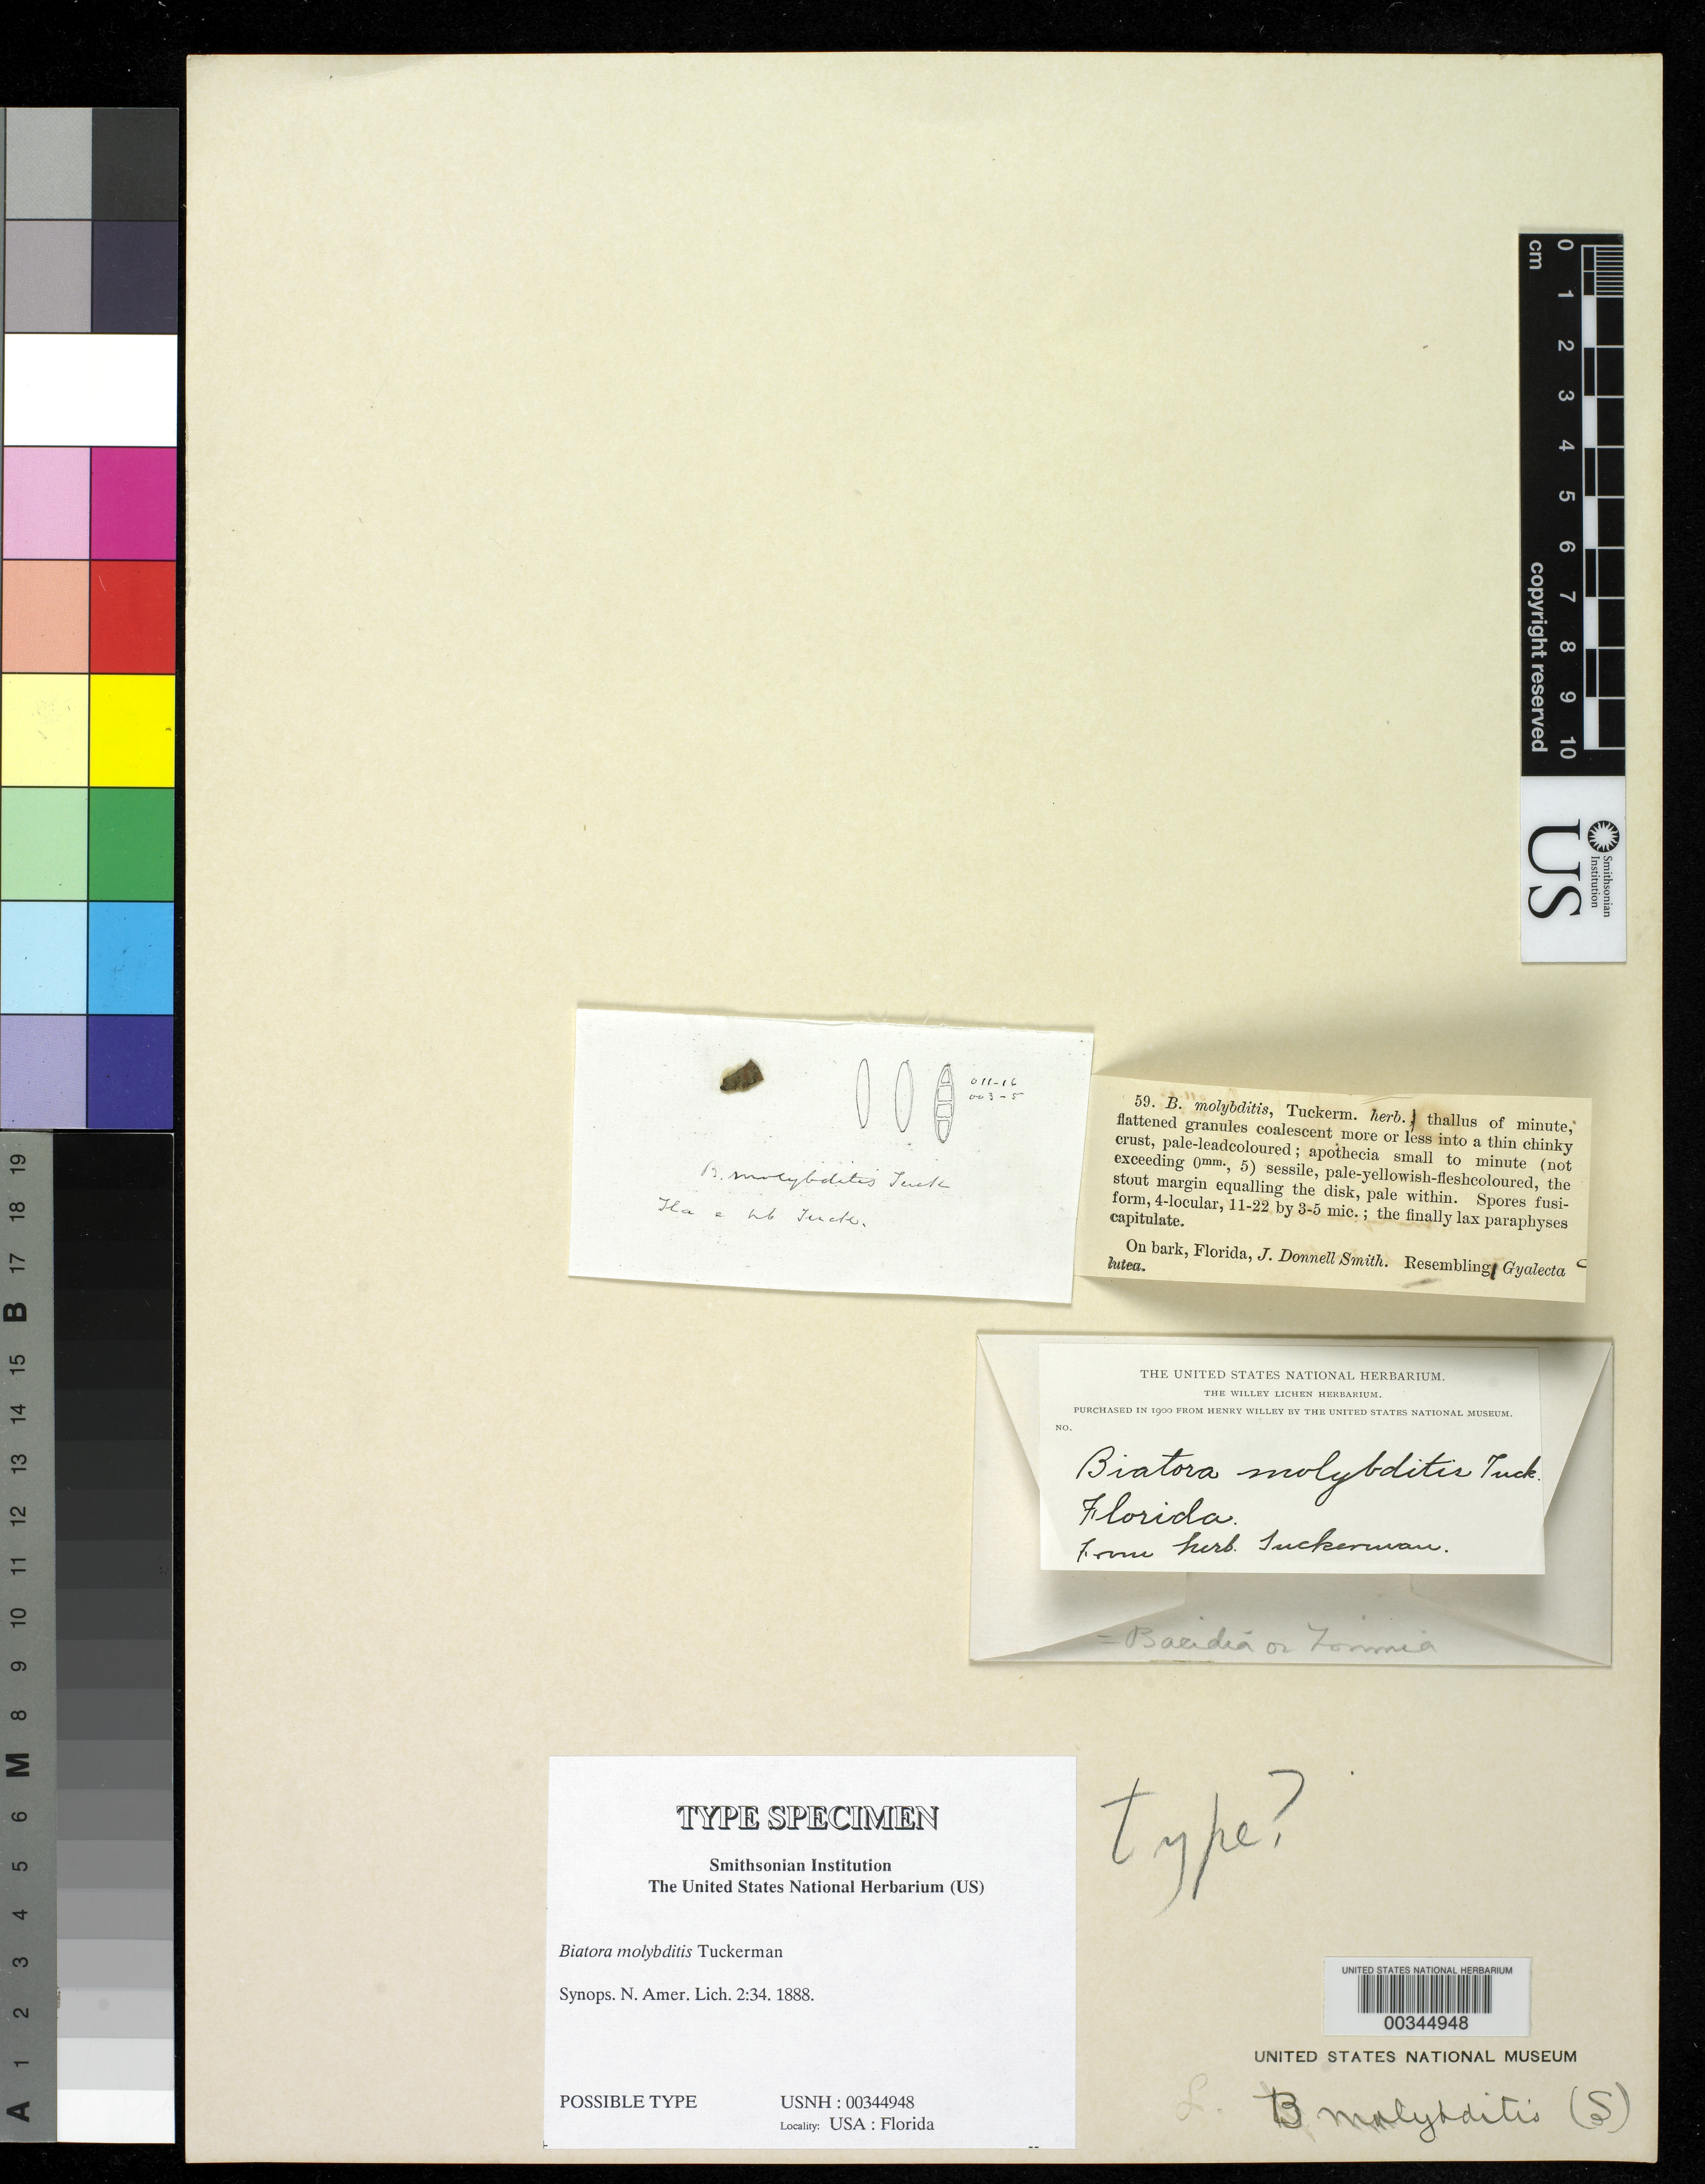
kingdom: Fungi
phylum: Ascomycota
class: Lecanoromycetes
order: Lecanorales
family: Ramalinaceae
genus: Biatora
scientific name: Biatora molybditis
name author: Tuck.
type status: Possible Type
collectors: J. Donnell Smith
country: United States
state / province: Florida